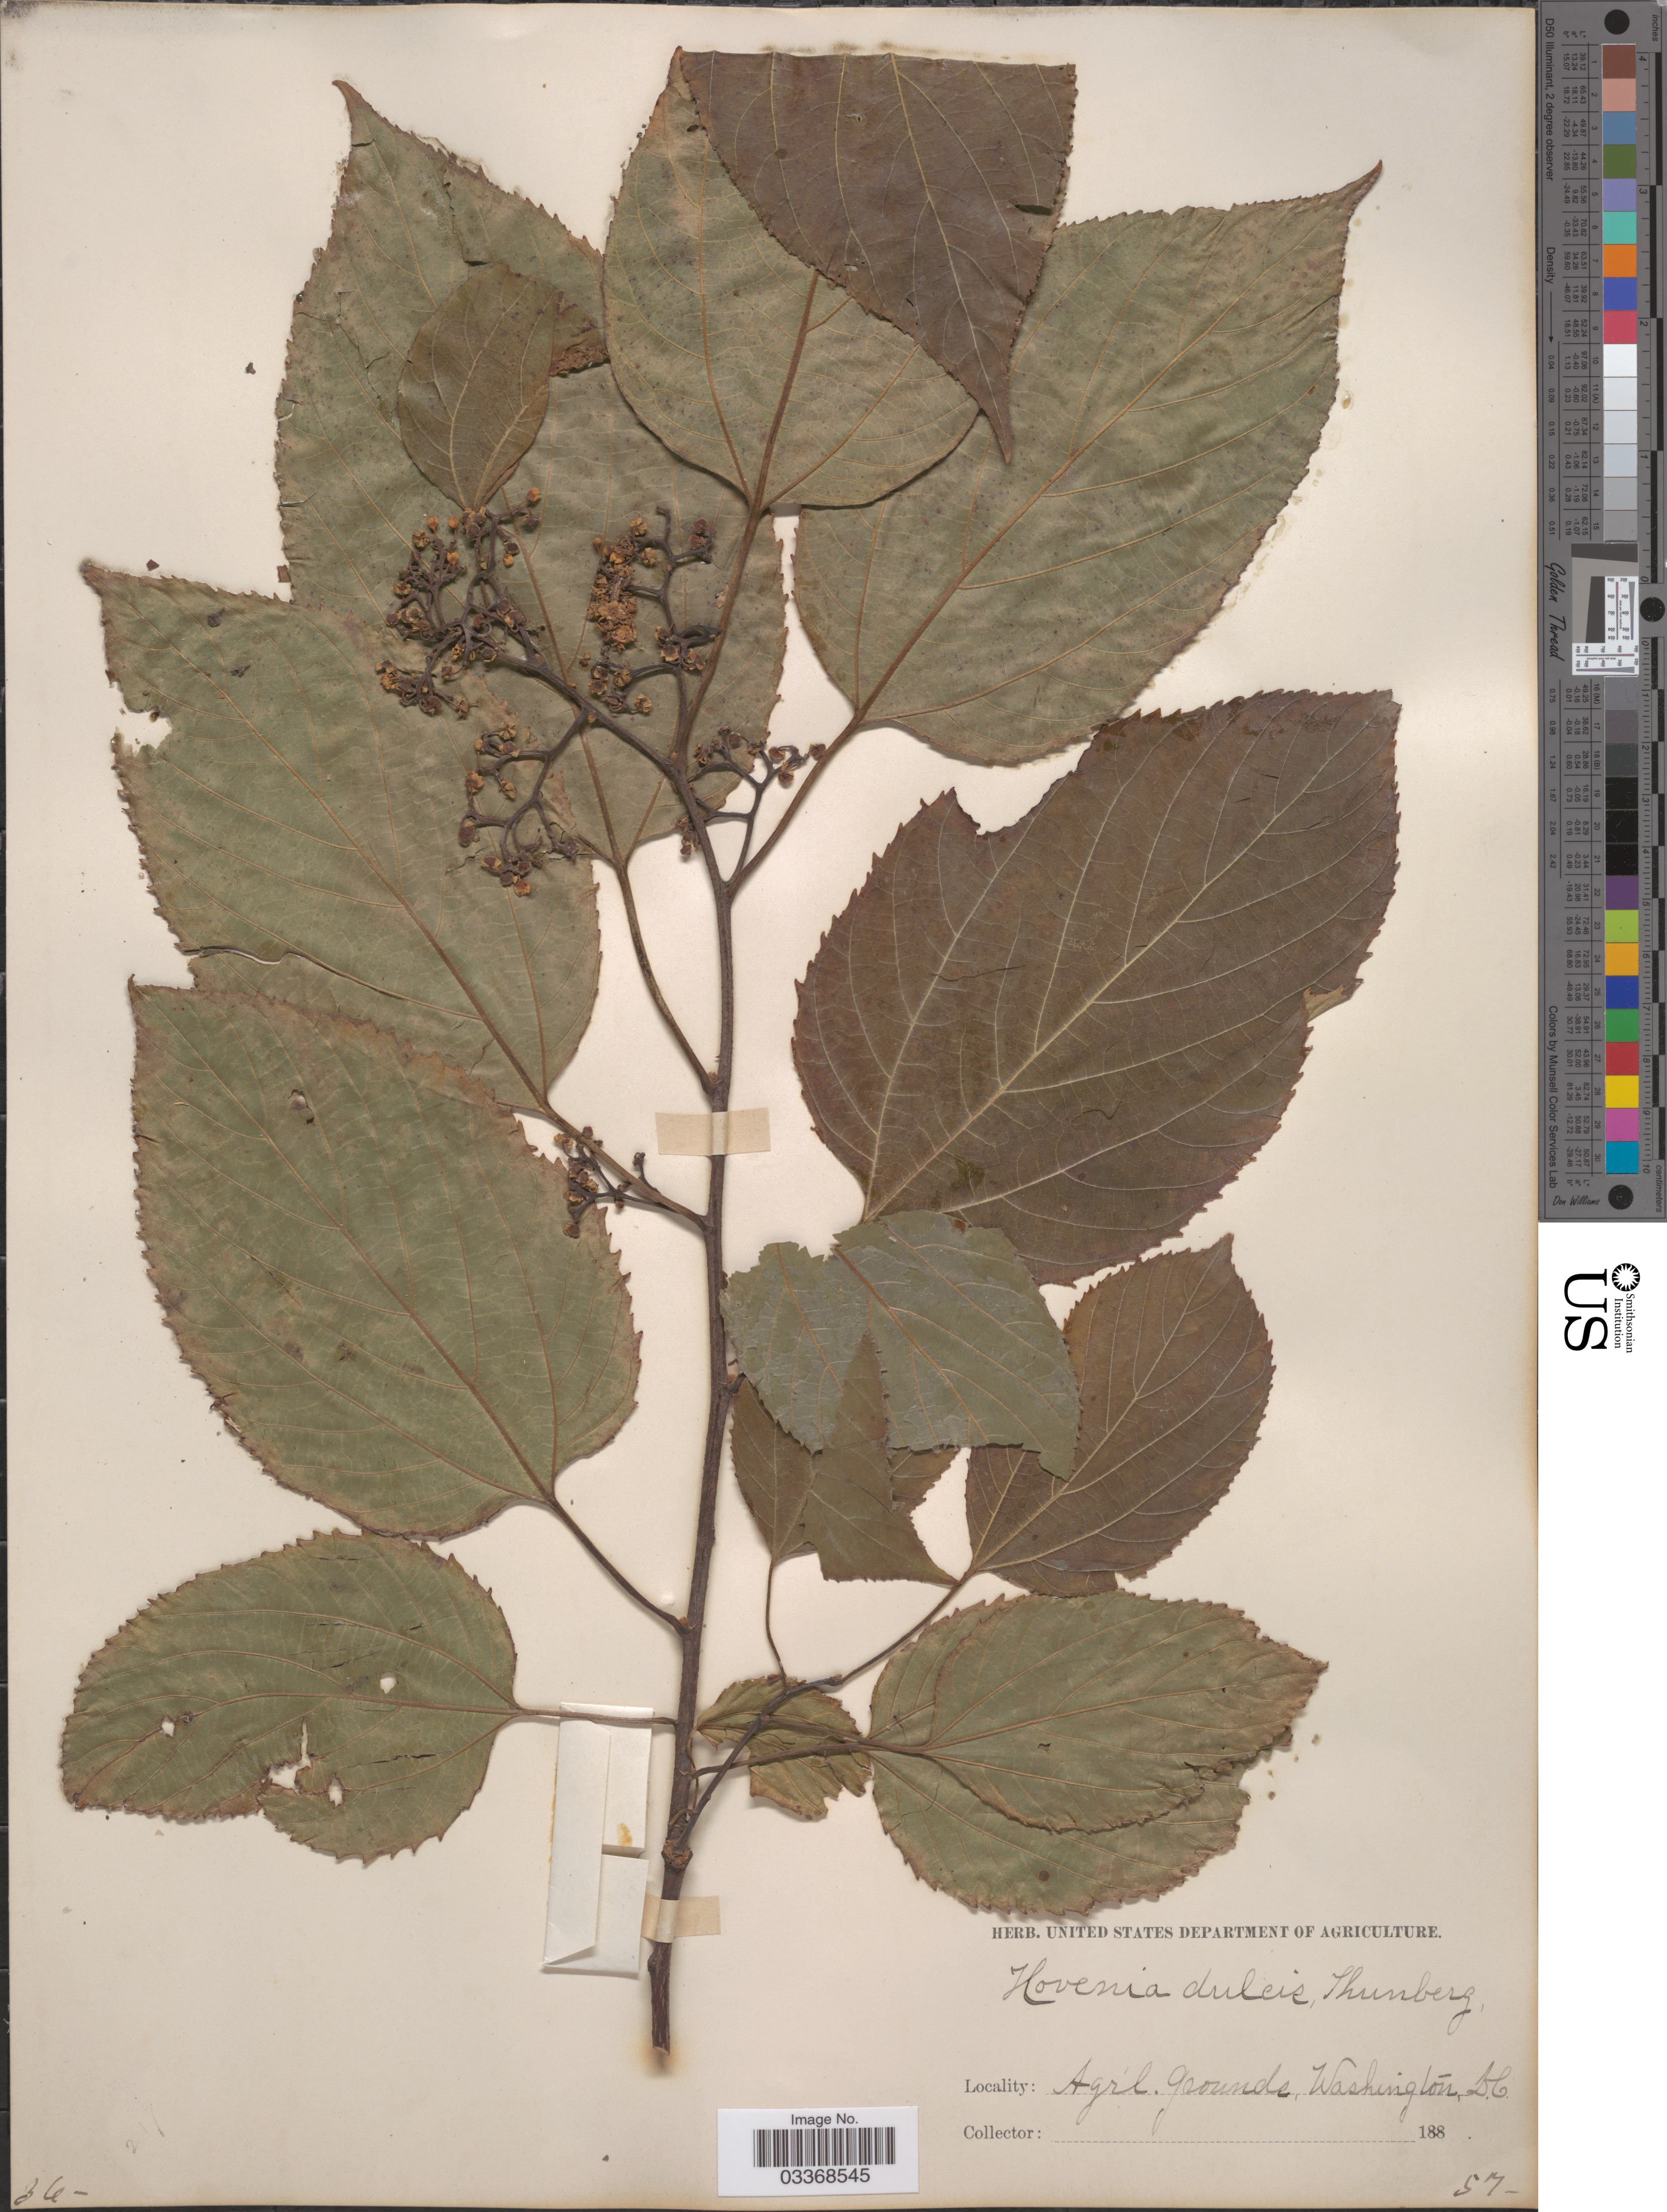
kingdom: Plantae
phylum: Tracheophyta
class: Magnoliopsida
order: Rosales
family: Rhamnaceae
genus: Hovenia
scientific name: Hovenia dulcis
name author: Thunb.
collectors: ex herb. U. S. Department of Agriculture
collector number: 57?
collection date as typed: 188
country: United States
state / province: District of Columbia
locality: Agr'l. Grounds, Washington.